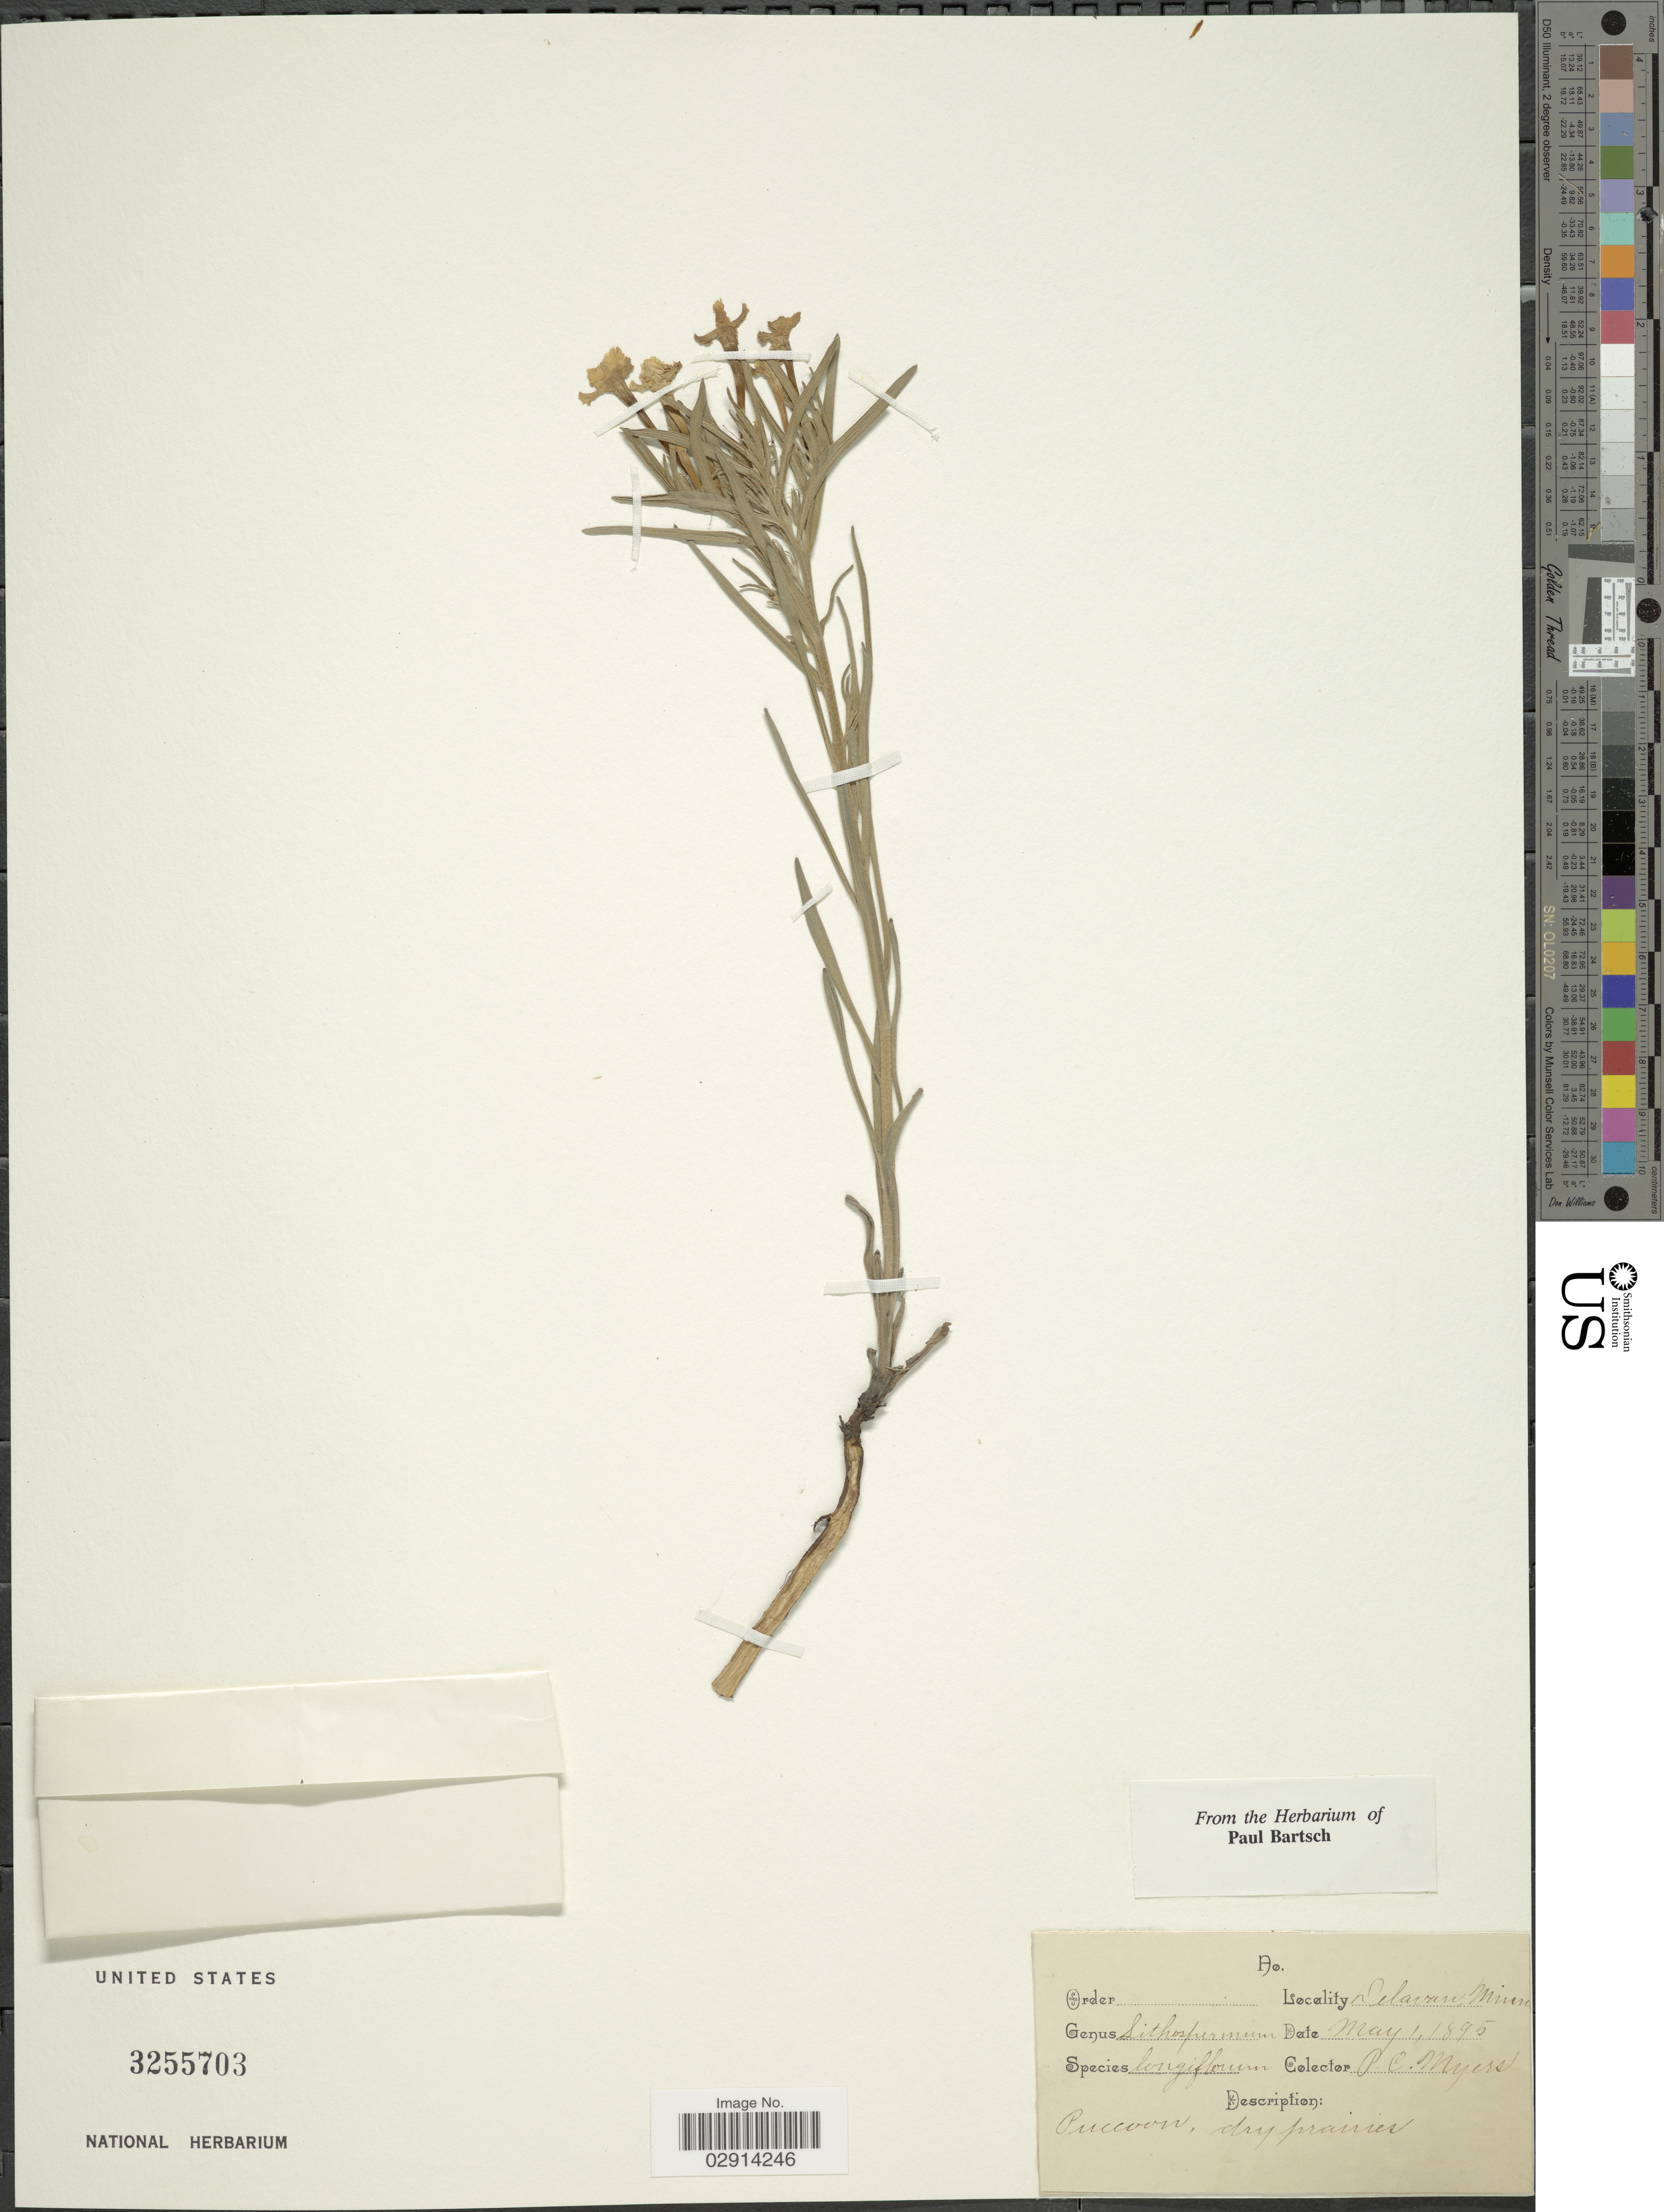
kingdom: Plantae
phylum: Tracheophyta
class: Magnoliopsida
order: Boraginales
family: Boraginaceae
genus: Lithospermum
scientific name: Lithospermum incisum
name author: Lehm.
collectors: P. Myers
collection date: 1895-05-01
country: United States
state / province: Minnesota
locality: Delavan, Minn.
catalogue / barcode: US 3255703